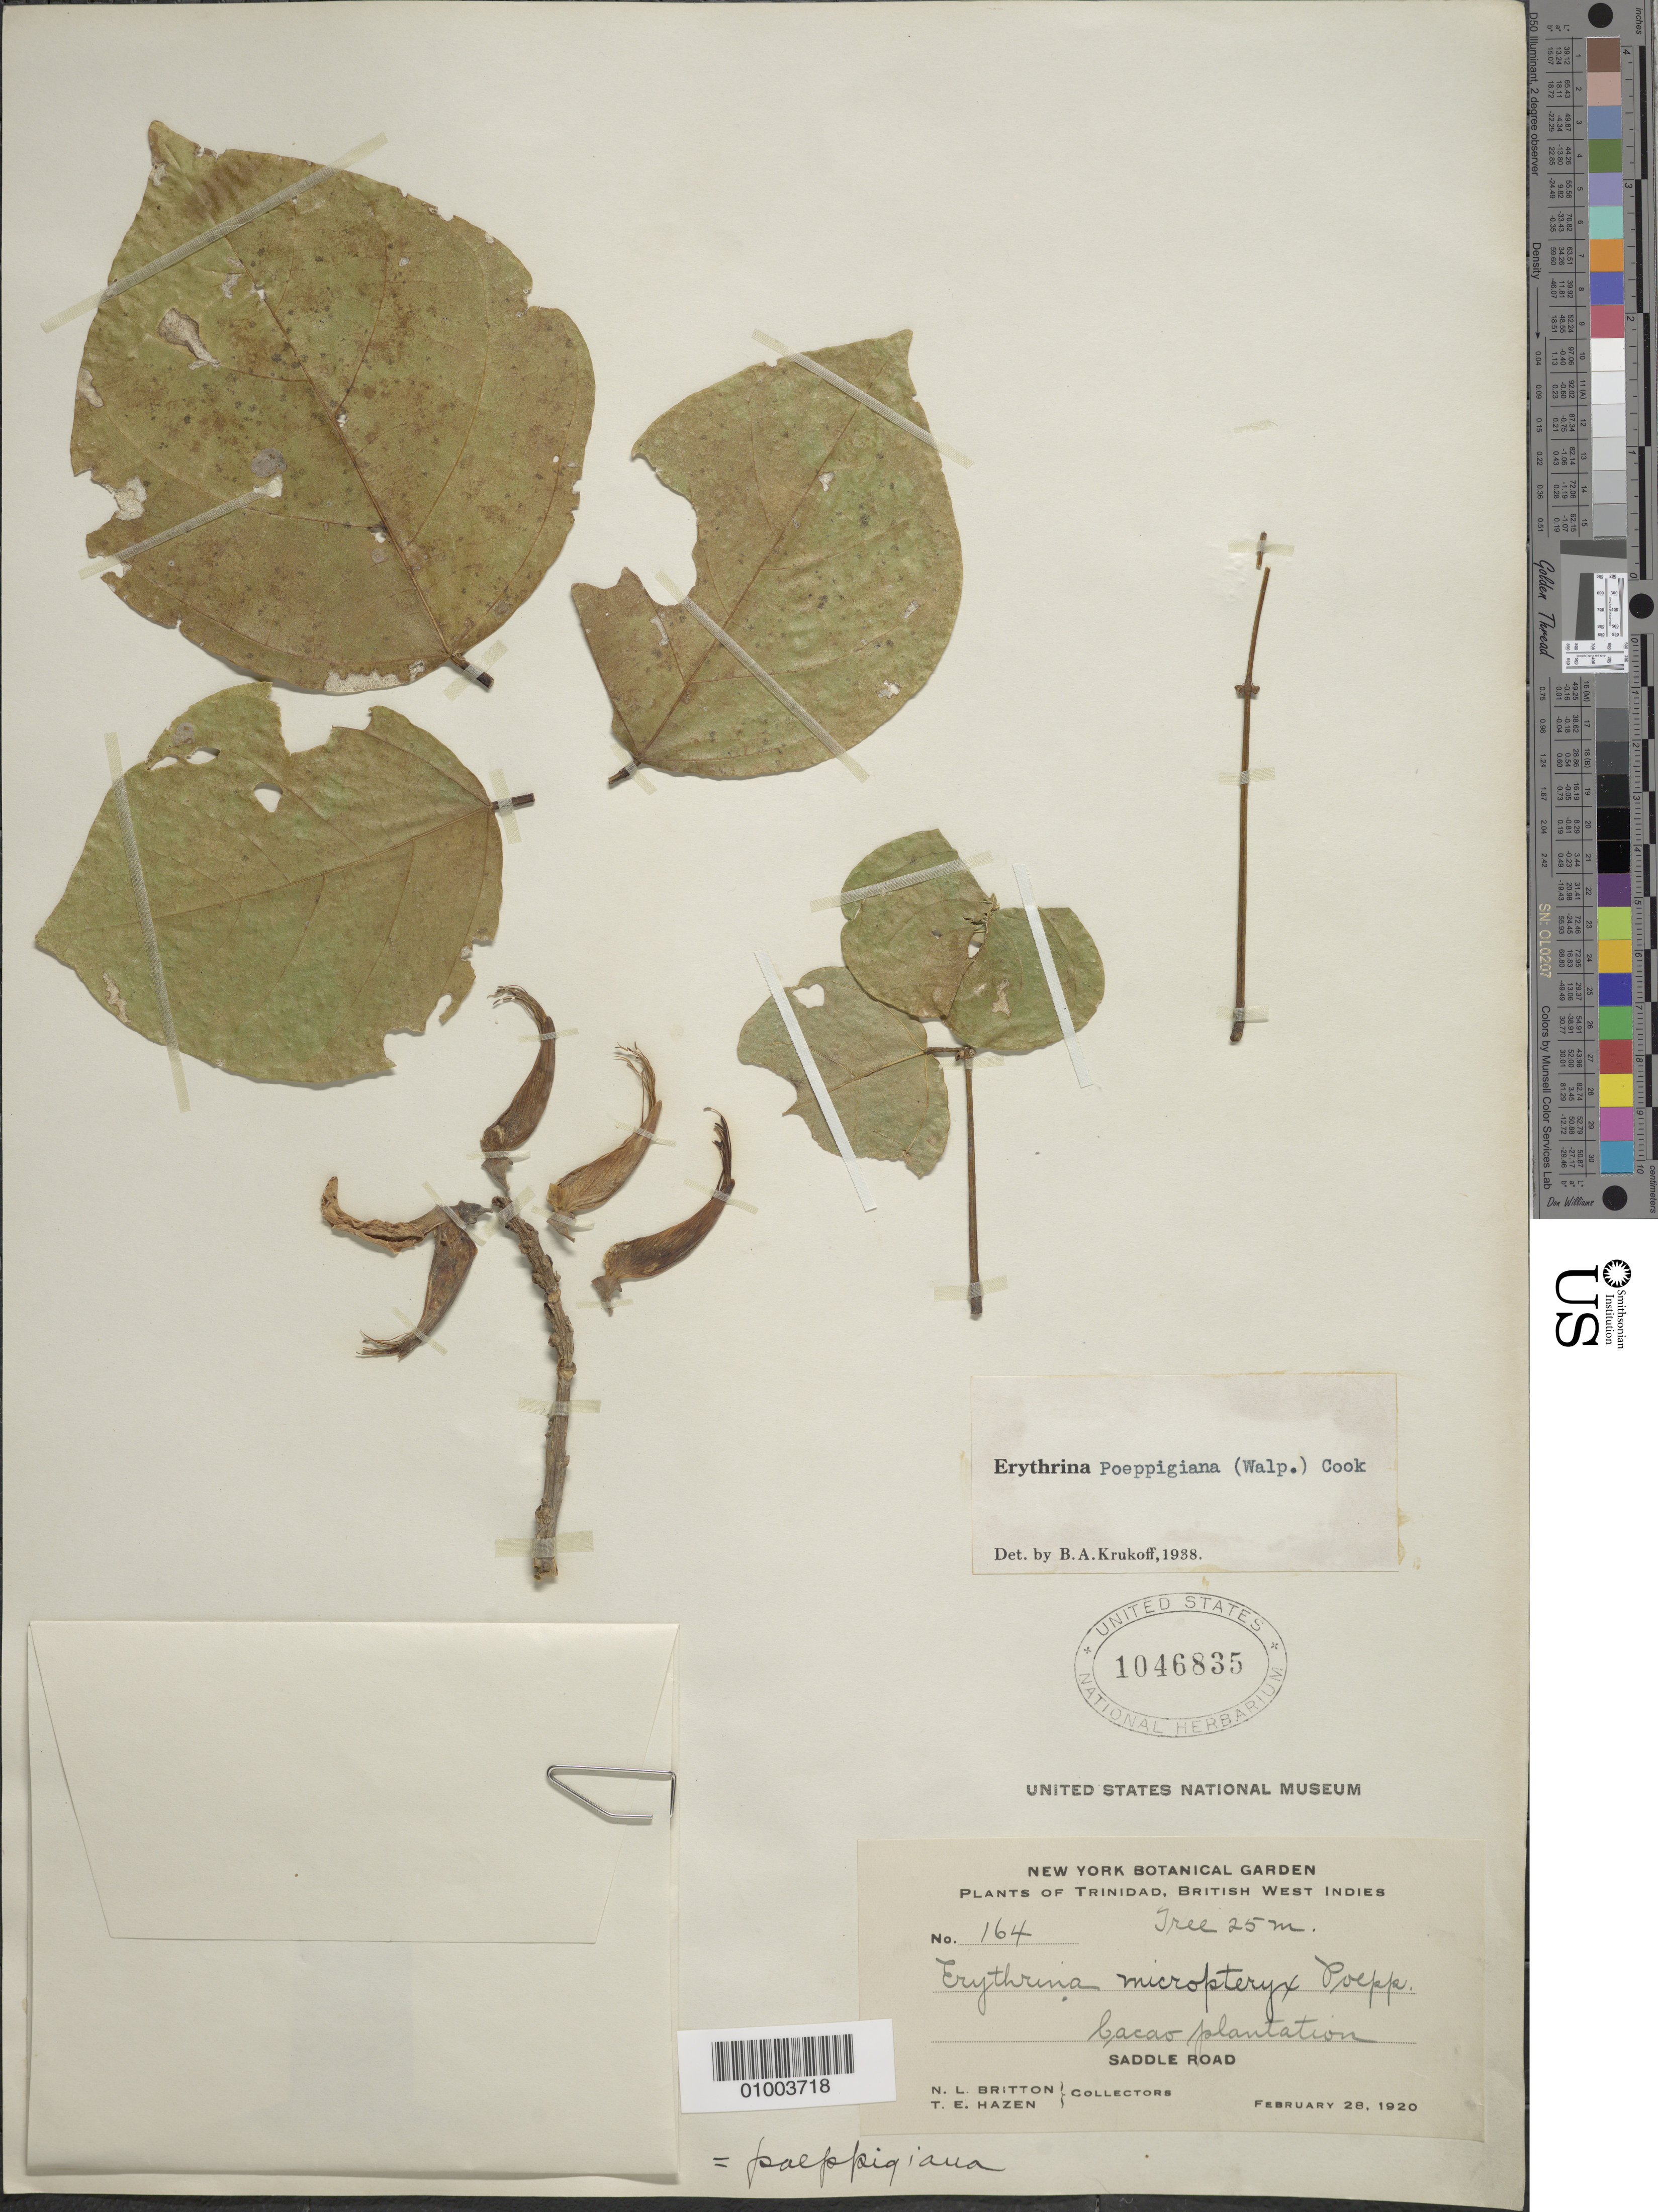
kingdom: Plantae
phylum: Tracheophyta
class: Magnoliopsida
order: Fabales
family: Fabaceae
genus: Erythrina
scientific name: Erythrina poeppigiana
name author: (Walp.) O.F. Cook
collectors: N. Britton & T. E. Hazen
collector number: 164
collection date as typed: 28 Feb 1920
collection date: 1920-02-28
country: Trinidad and Tobago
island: Trinidad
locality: Saddle Road. Cacao Plantation. Tree 25m.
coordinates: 0 N, 0 E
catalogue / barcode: US 1046835